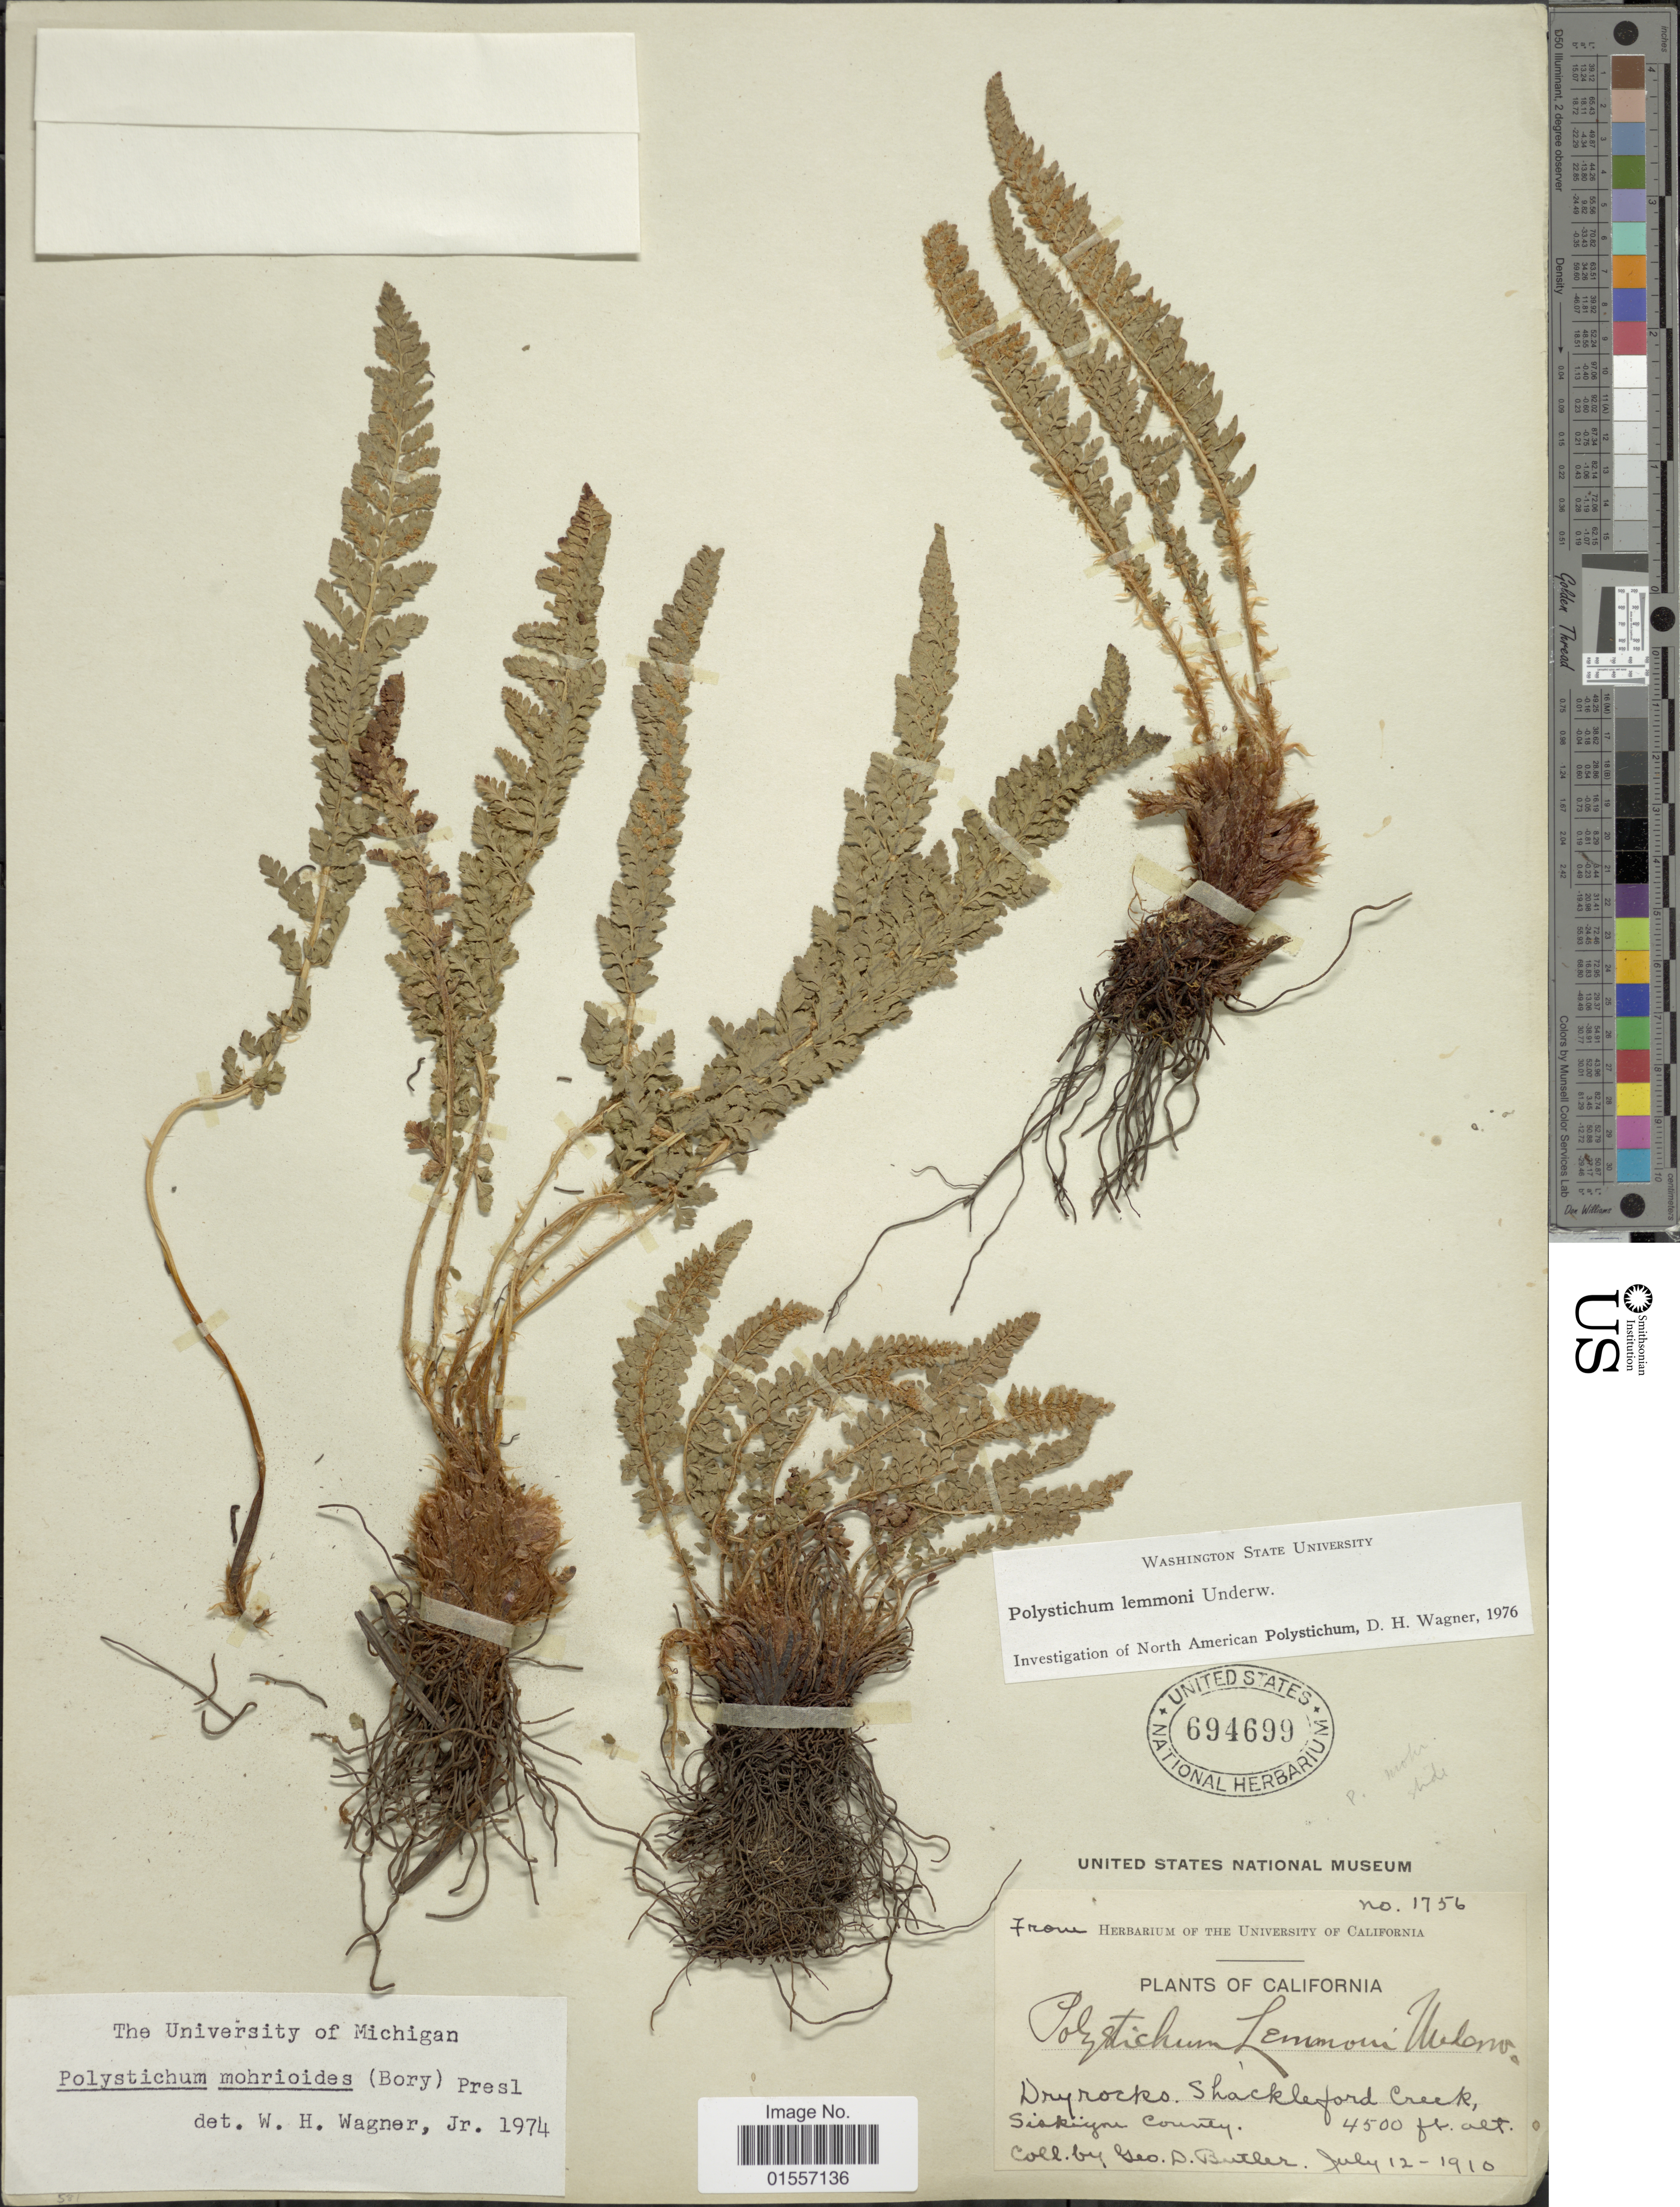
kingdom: Plantae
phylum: Tracheophyta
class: Polypodiopsida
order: Polypodiales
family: Dryopteridaceae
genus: Polystichum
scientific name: Polystichum lemmonii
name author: Underw.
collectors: G. D. Butler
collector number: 1756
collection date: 1910-07-12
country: United States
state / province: California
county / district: Siskiyou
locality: Dry rocks. Shackleford Creek, Siskiyou County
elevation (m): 1372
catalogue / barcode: US 694699